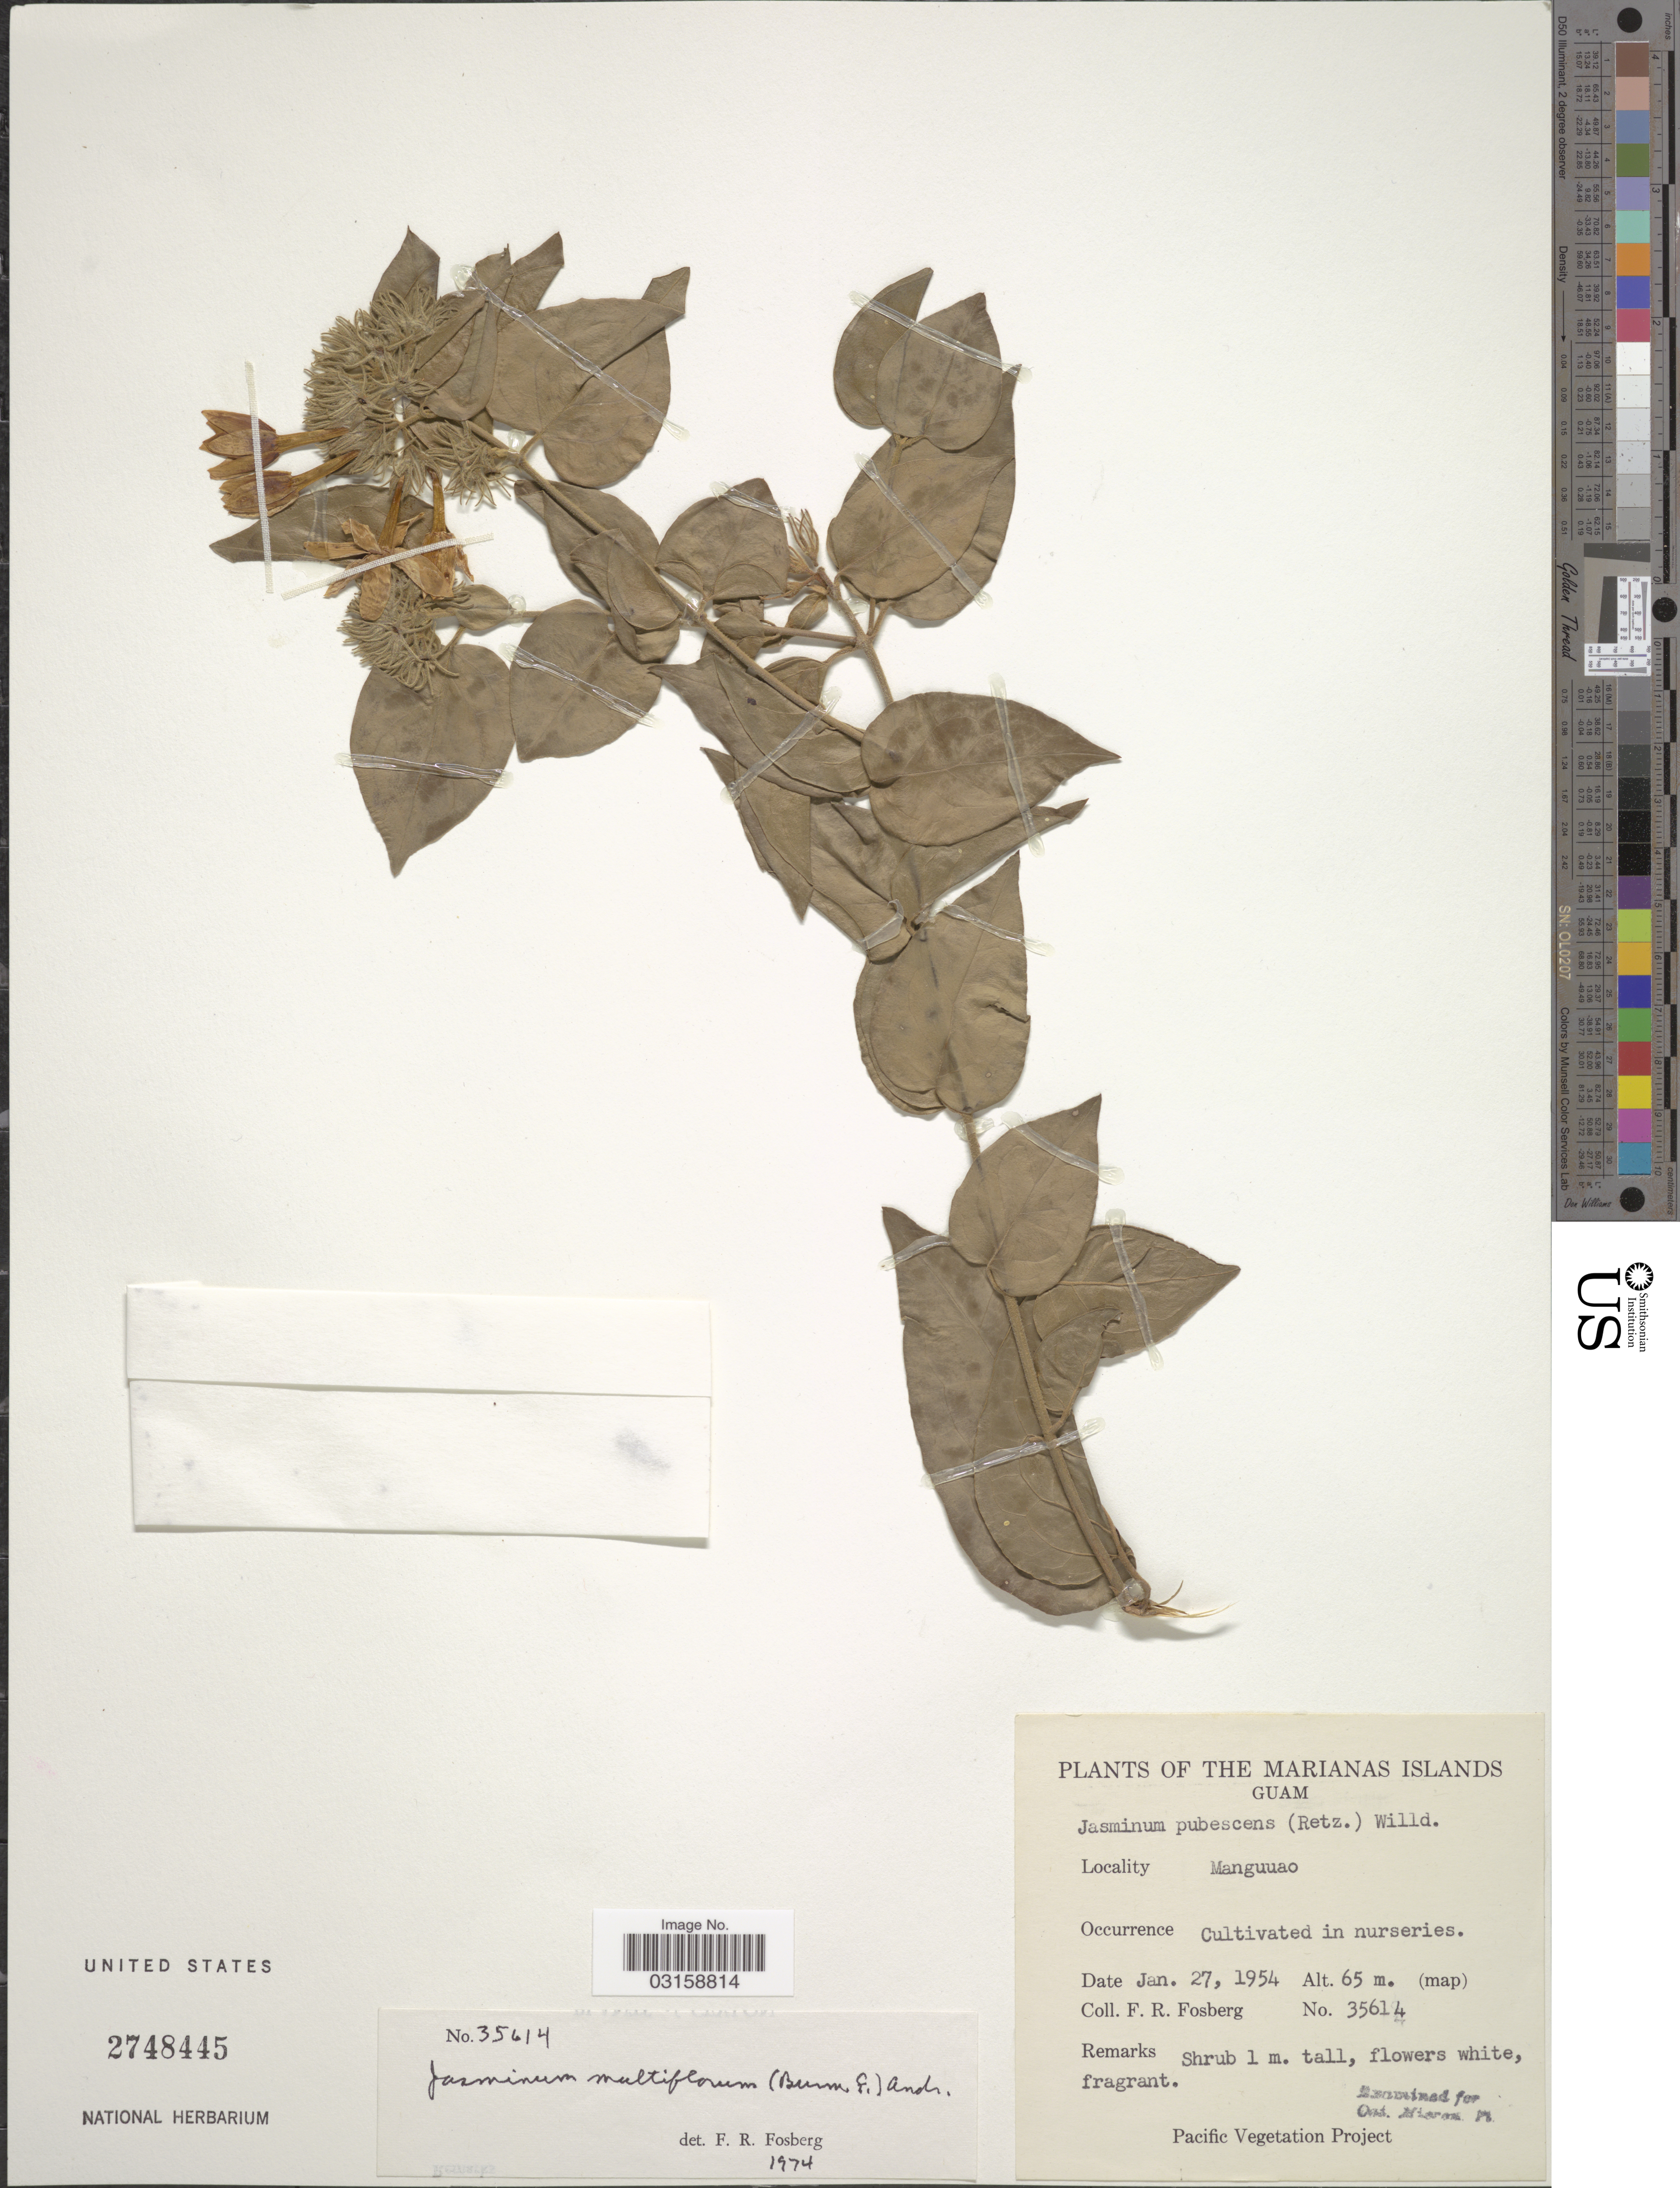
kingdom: Plantae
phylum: Tracheophyta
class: Magnoliopsida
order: Lamiales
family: Oleaceae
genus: Jasminum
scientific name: Jasminum multiflorum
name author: (Burm. f.) Andrews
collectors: F. R. Fosberg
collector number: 35614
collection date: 1954-01-27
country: Guam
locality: Marianas Islands. Manguuao.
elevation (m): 65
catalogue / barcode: US 2748445